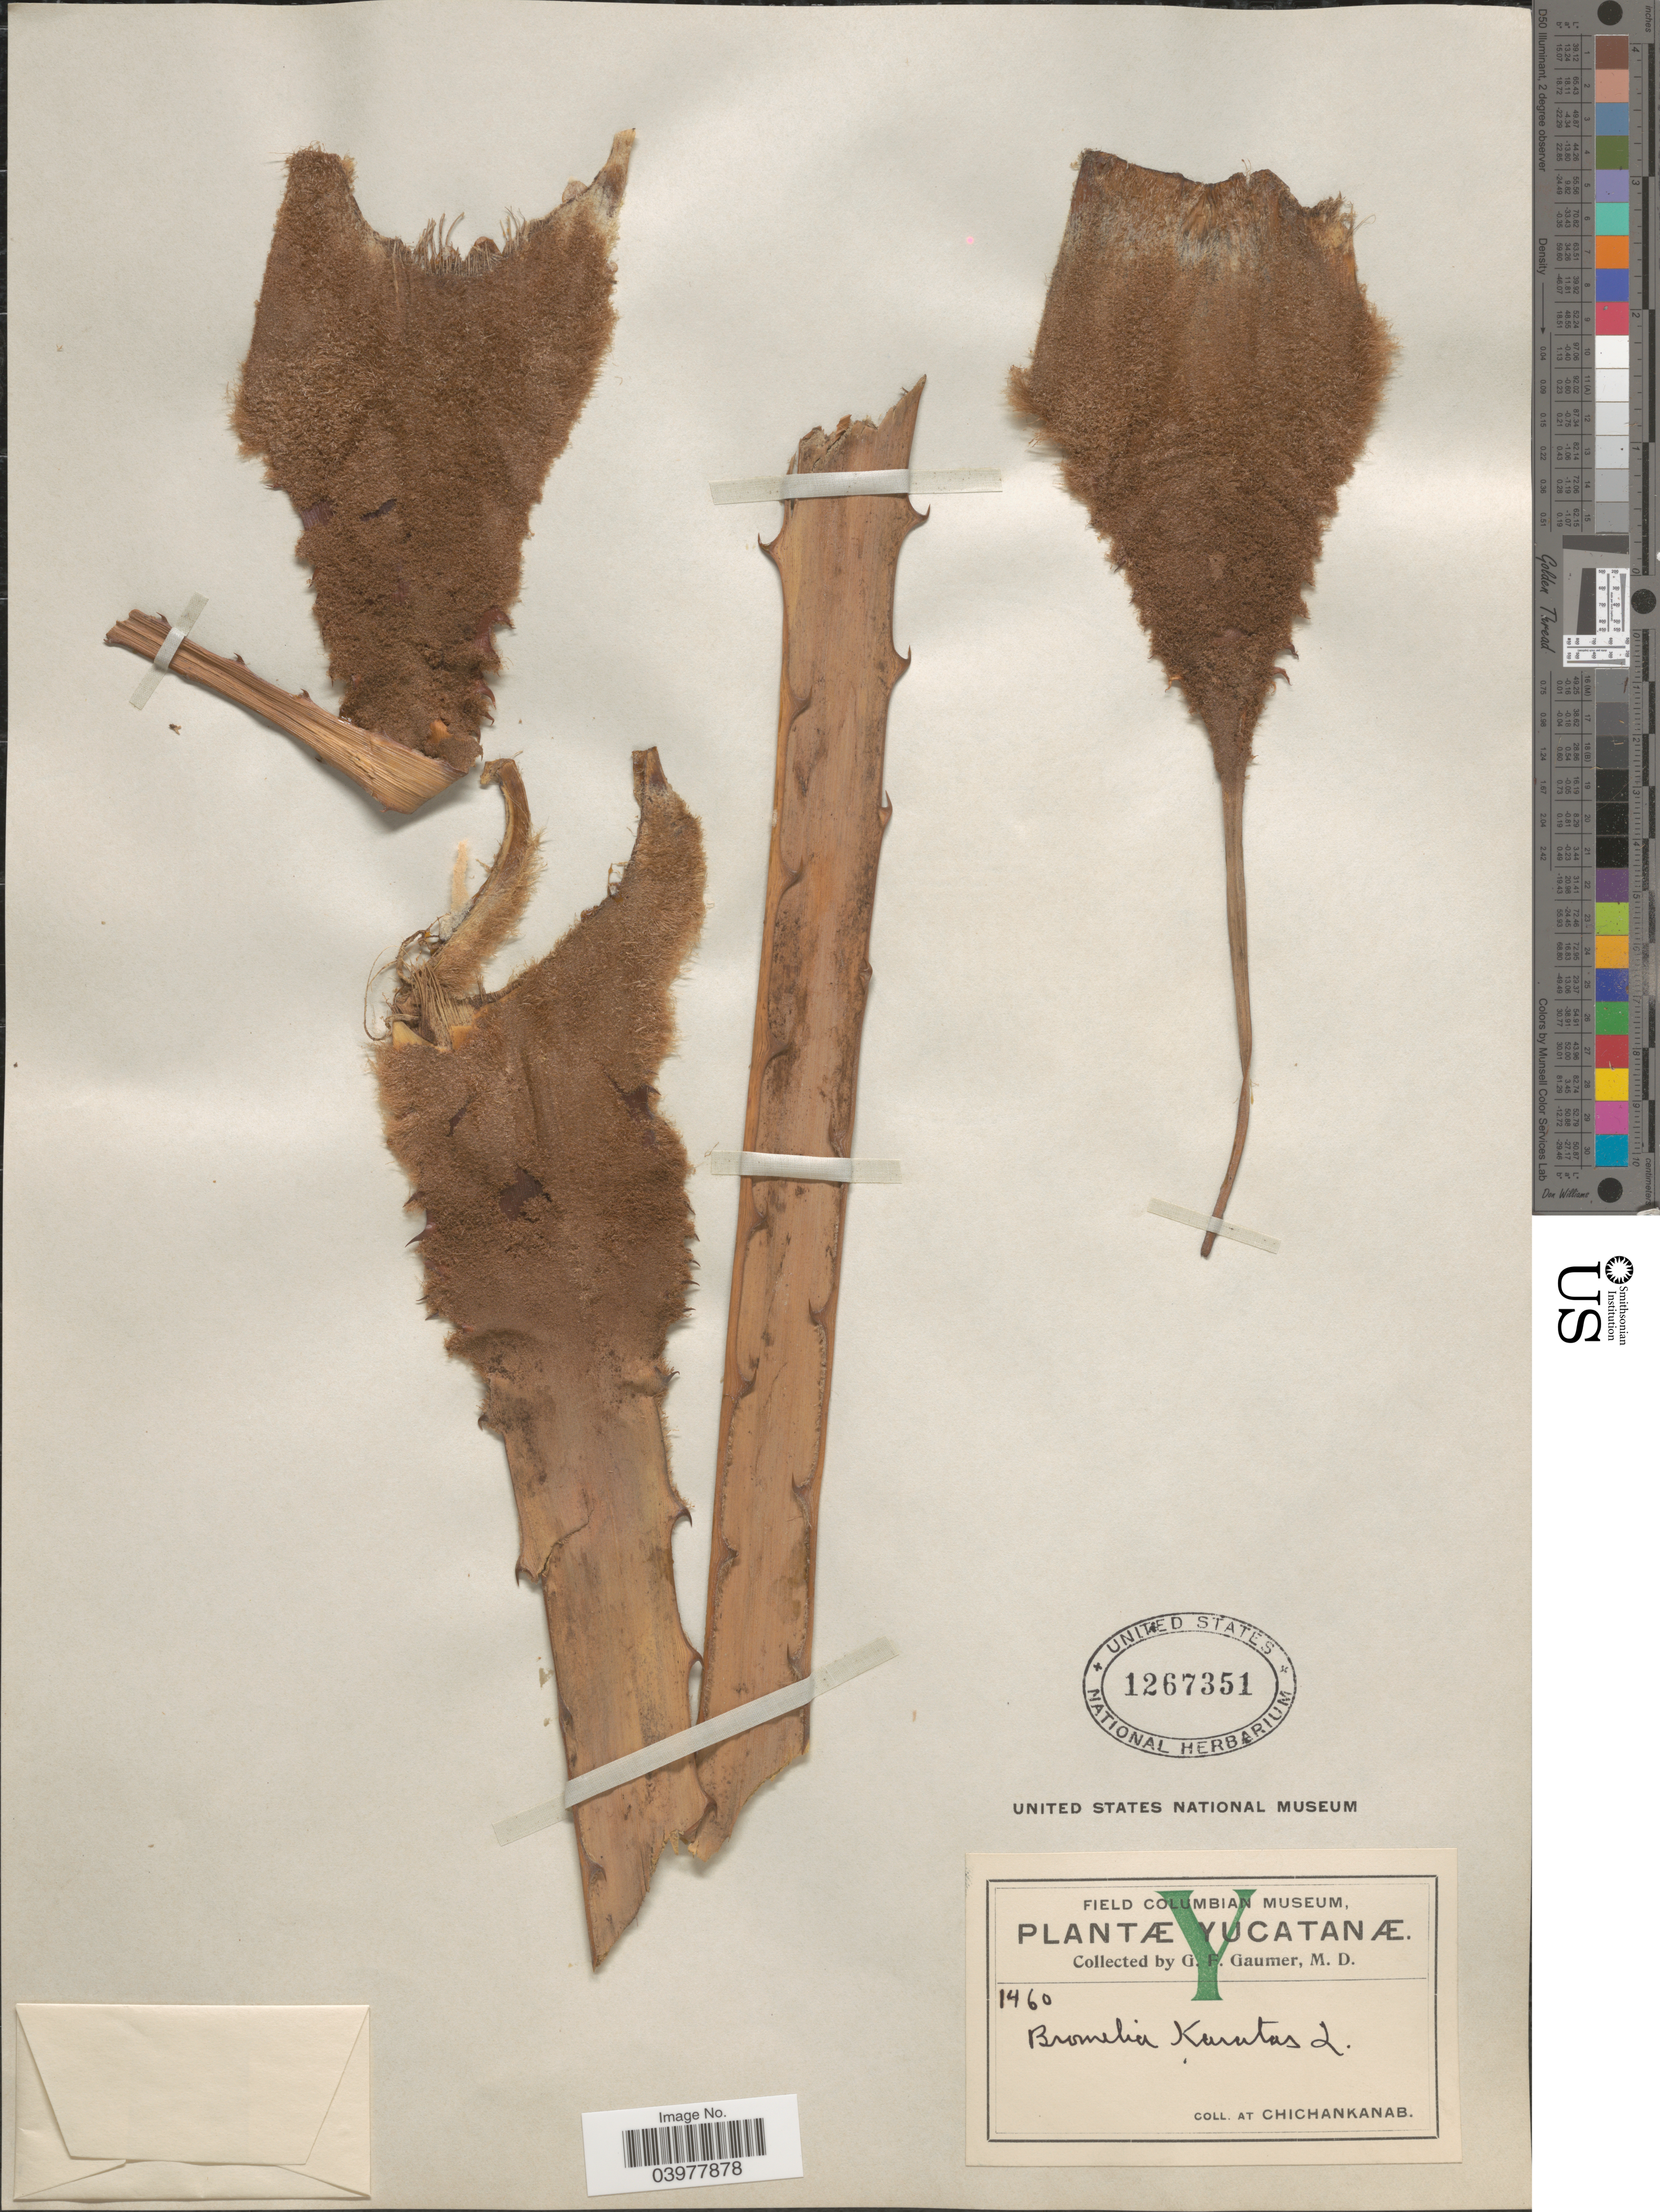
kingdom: Plantae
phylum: Tracheophyta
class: Liliopsida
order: Poales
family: Bromeliaceae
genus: Bromelia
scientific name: Bromelia karatas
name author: L.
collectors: G. F. Gaumer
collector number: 1460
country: Mexico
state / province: Yucatán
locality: At Chichankanab.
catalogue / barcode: US 1267351